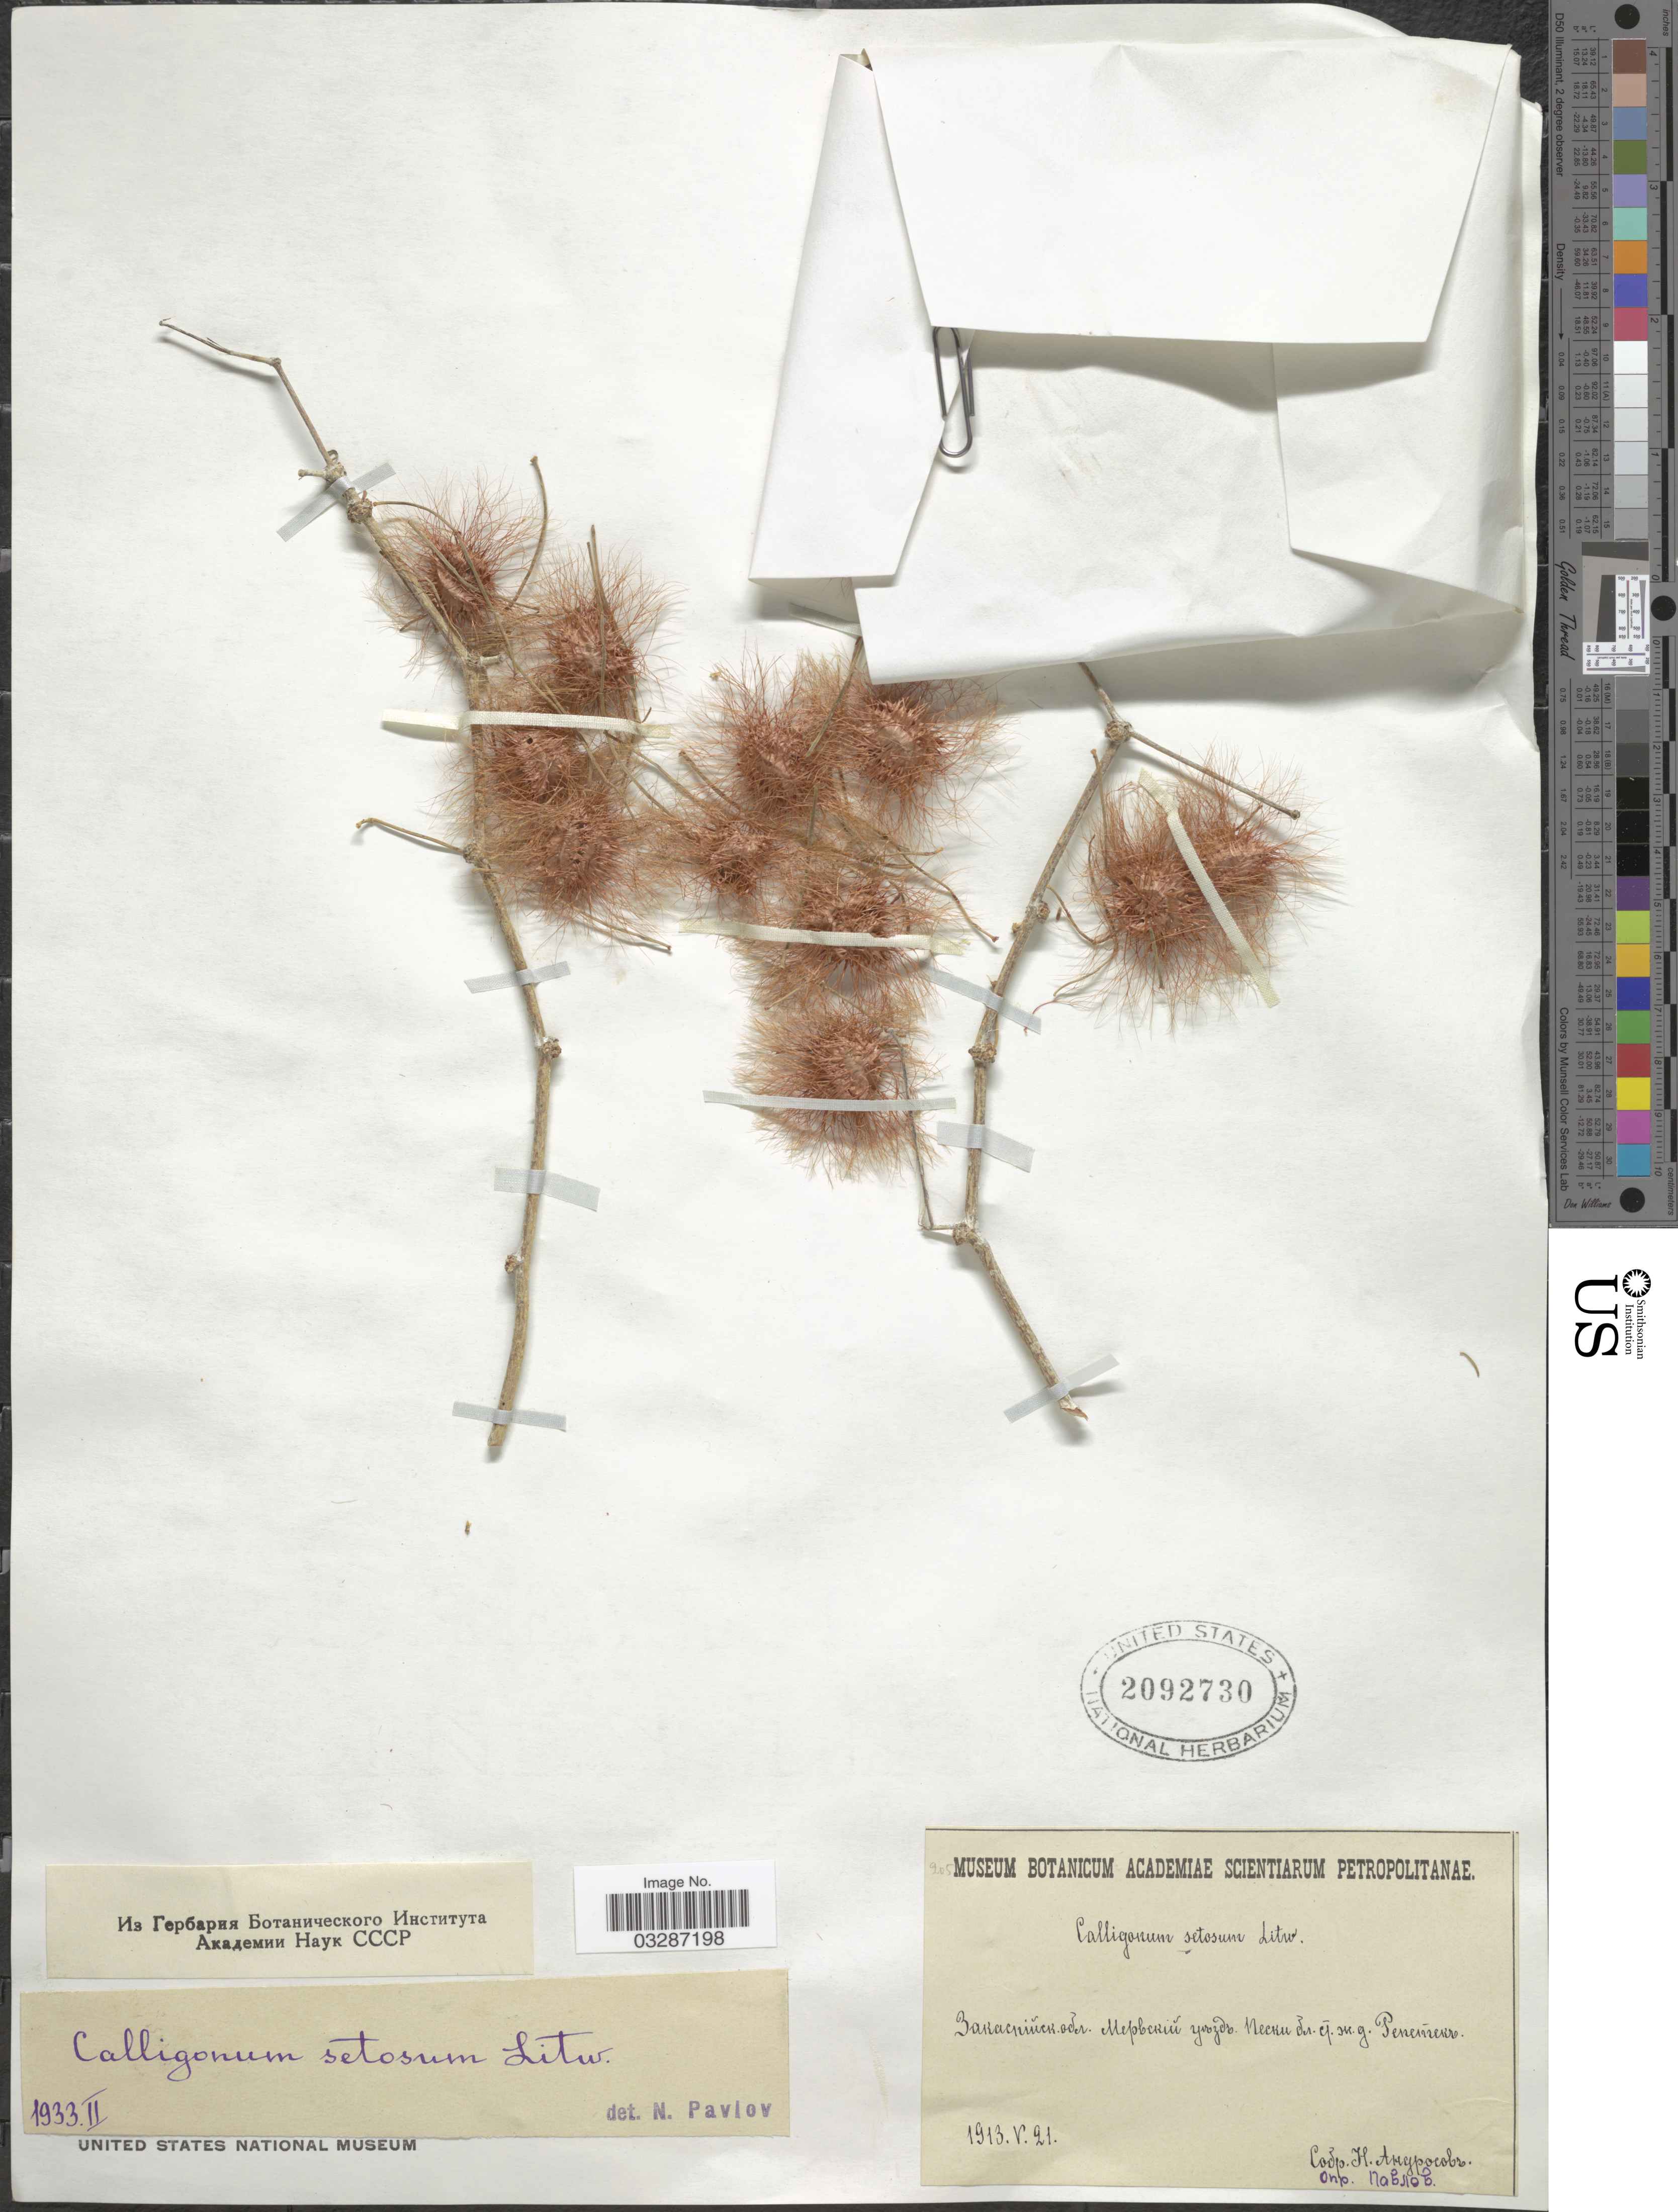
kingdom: Plantae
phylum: Tracheophyta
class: Magnoliopsida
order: Caryophyllales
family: Polygonaceae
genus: Calligonum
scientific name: Calligonum setosum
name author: (Litv.) Litv.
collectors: N. Androssov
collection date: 1913-05-21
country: Turkmenistan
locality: Near Repetek railroad station.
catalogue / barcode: US 2092730